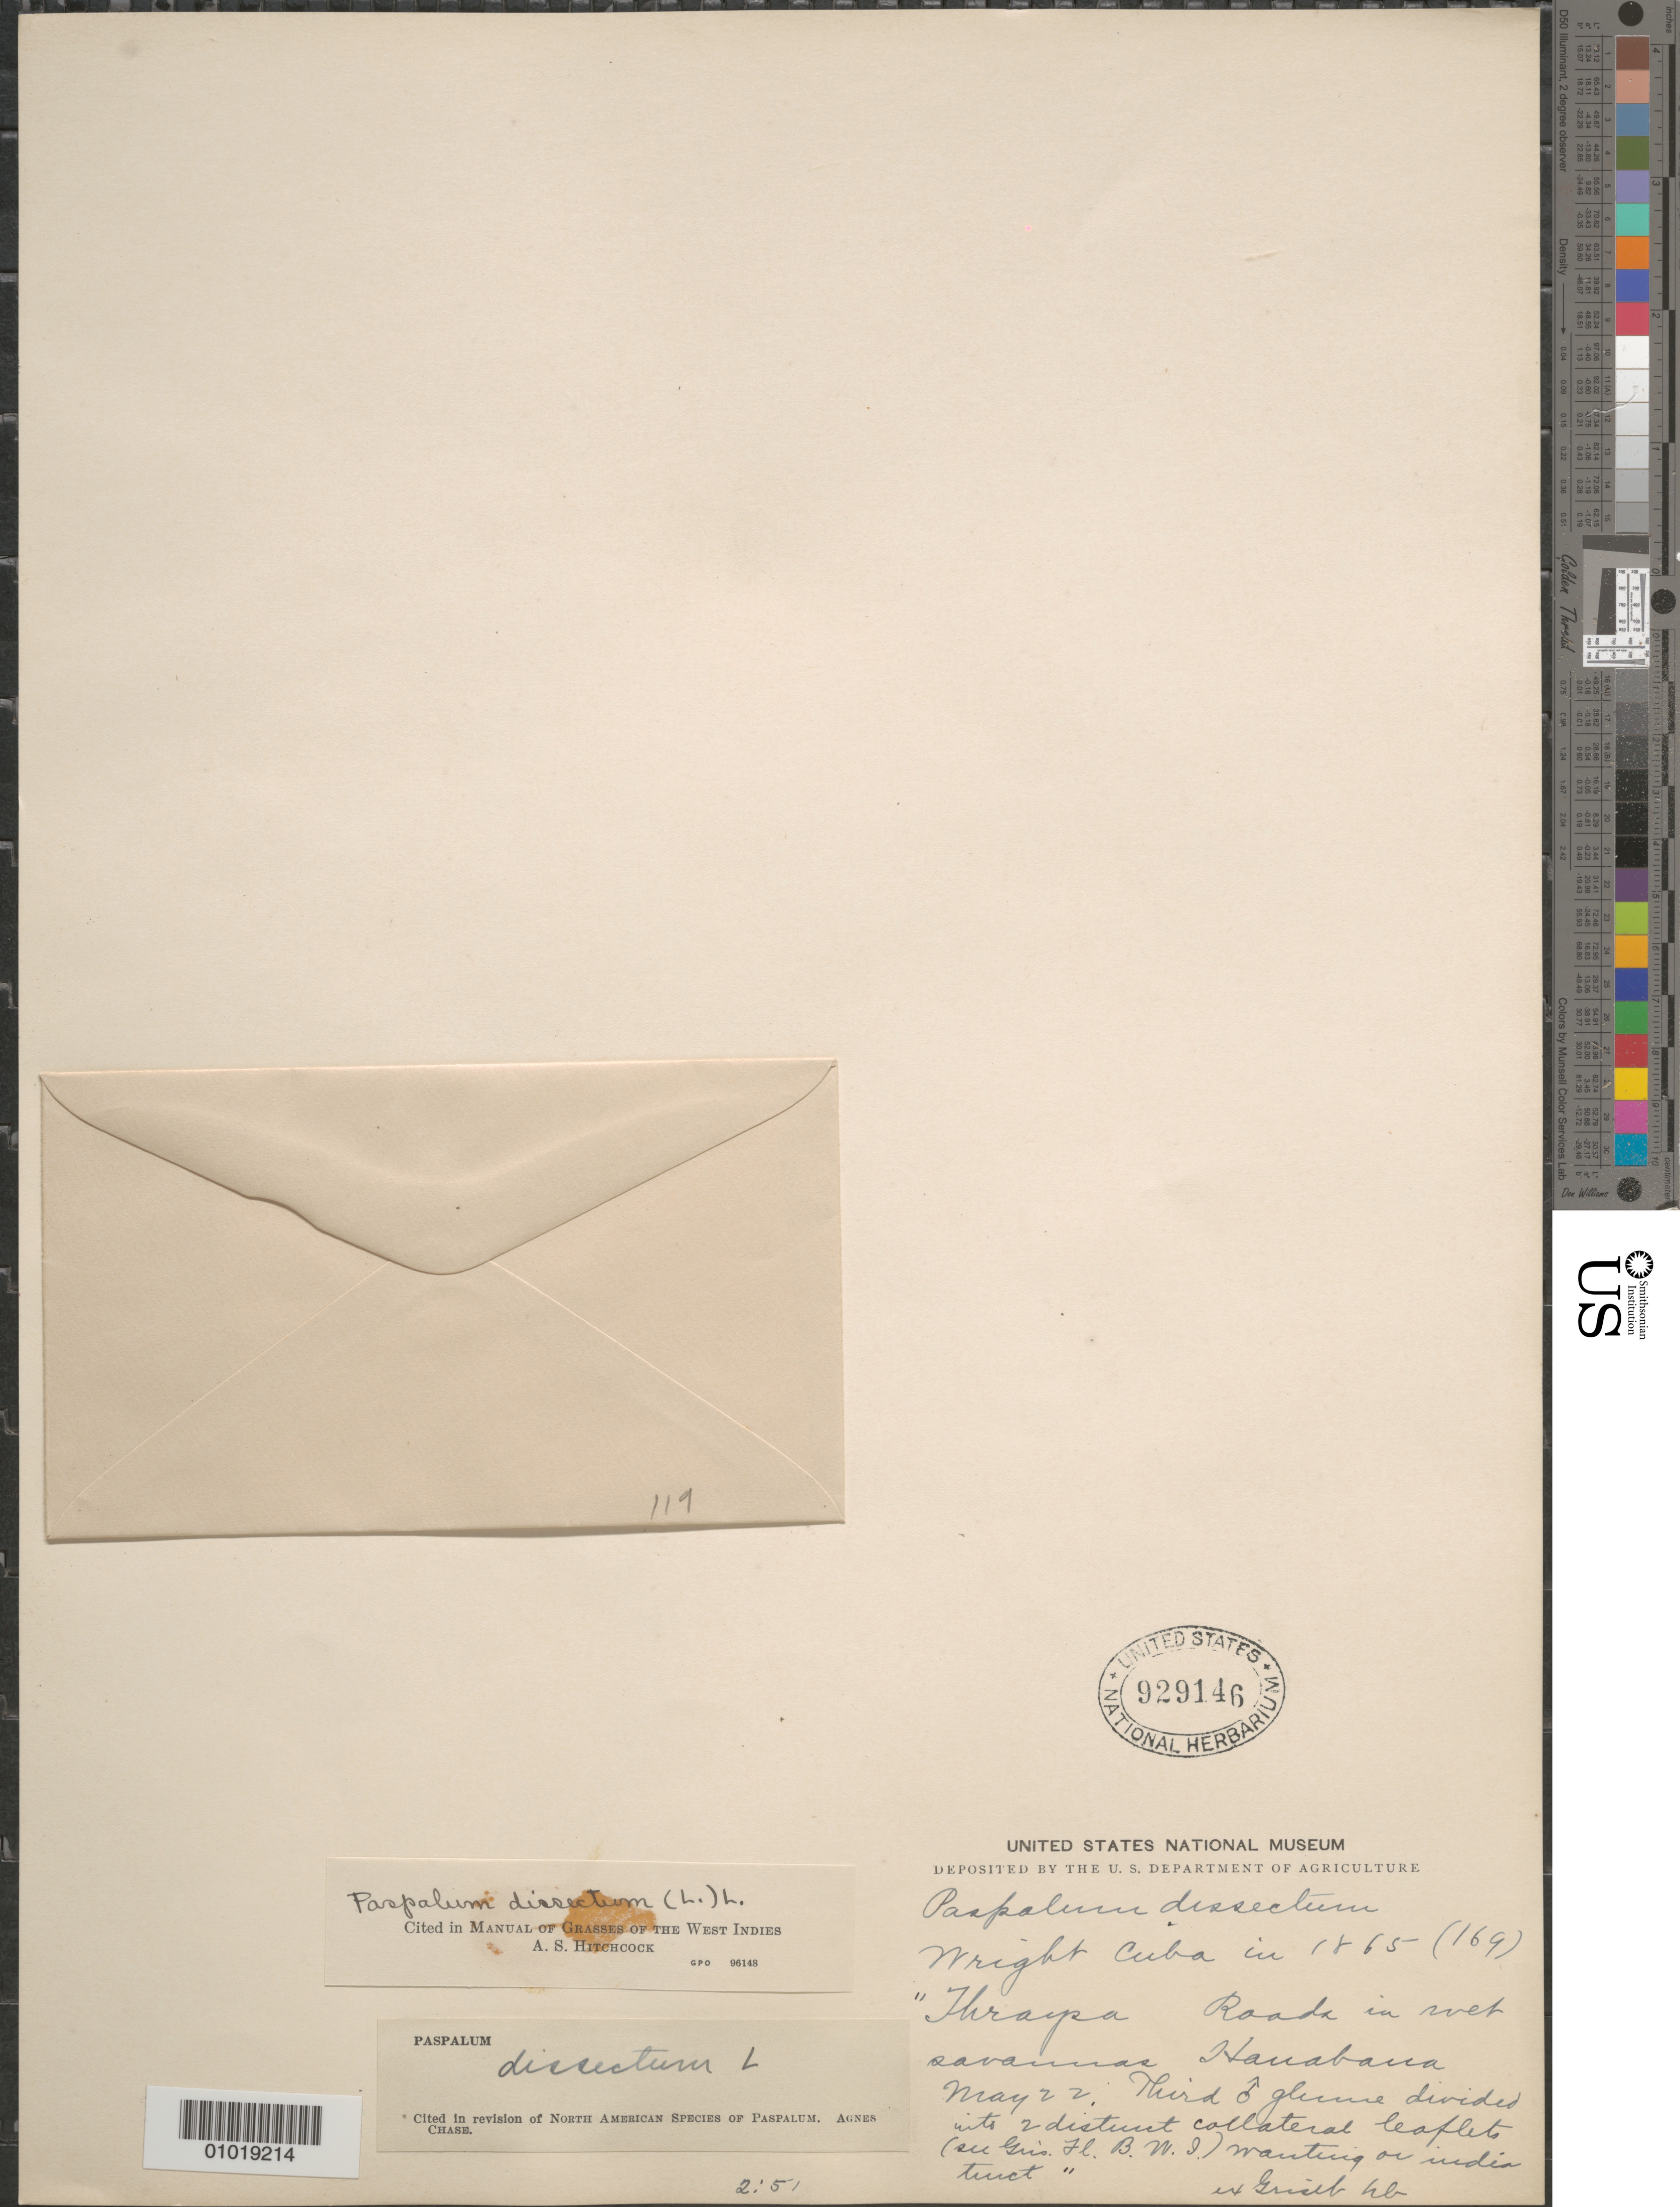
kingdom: Plantae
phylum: Tracheophyta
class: Liliopsida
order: Poales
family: Poaceae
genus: Paspalum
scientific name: Paspalum dispar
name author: Chase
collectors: C. Wright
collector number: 169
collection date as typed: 22 May 1865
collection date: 1865-05-22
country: Cuba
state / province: Matanzas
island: Cuba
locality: Hanabana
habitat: Wet savannas | Third male glume divided with two distinct collateral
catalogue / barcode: US 929146